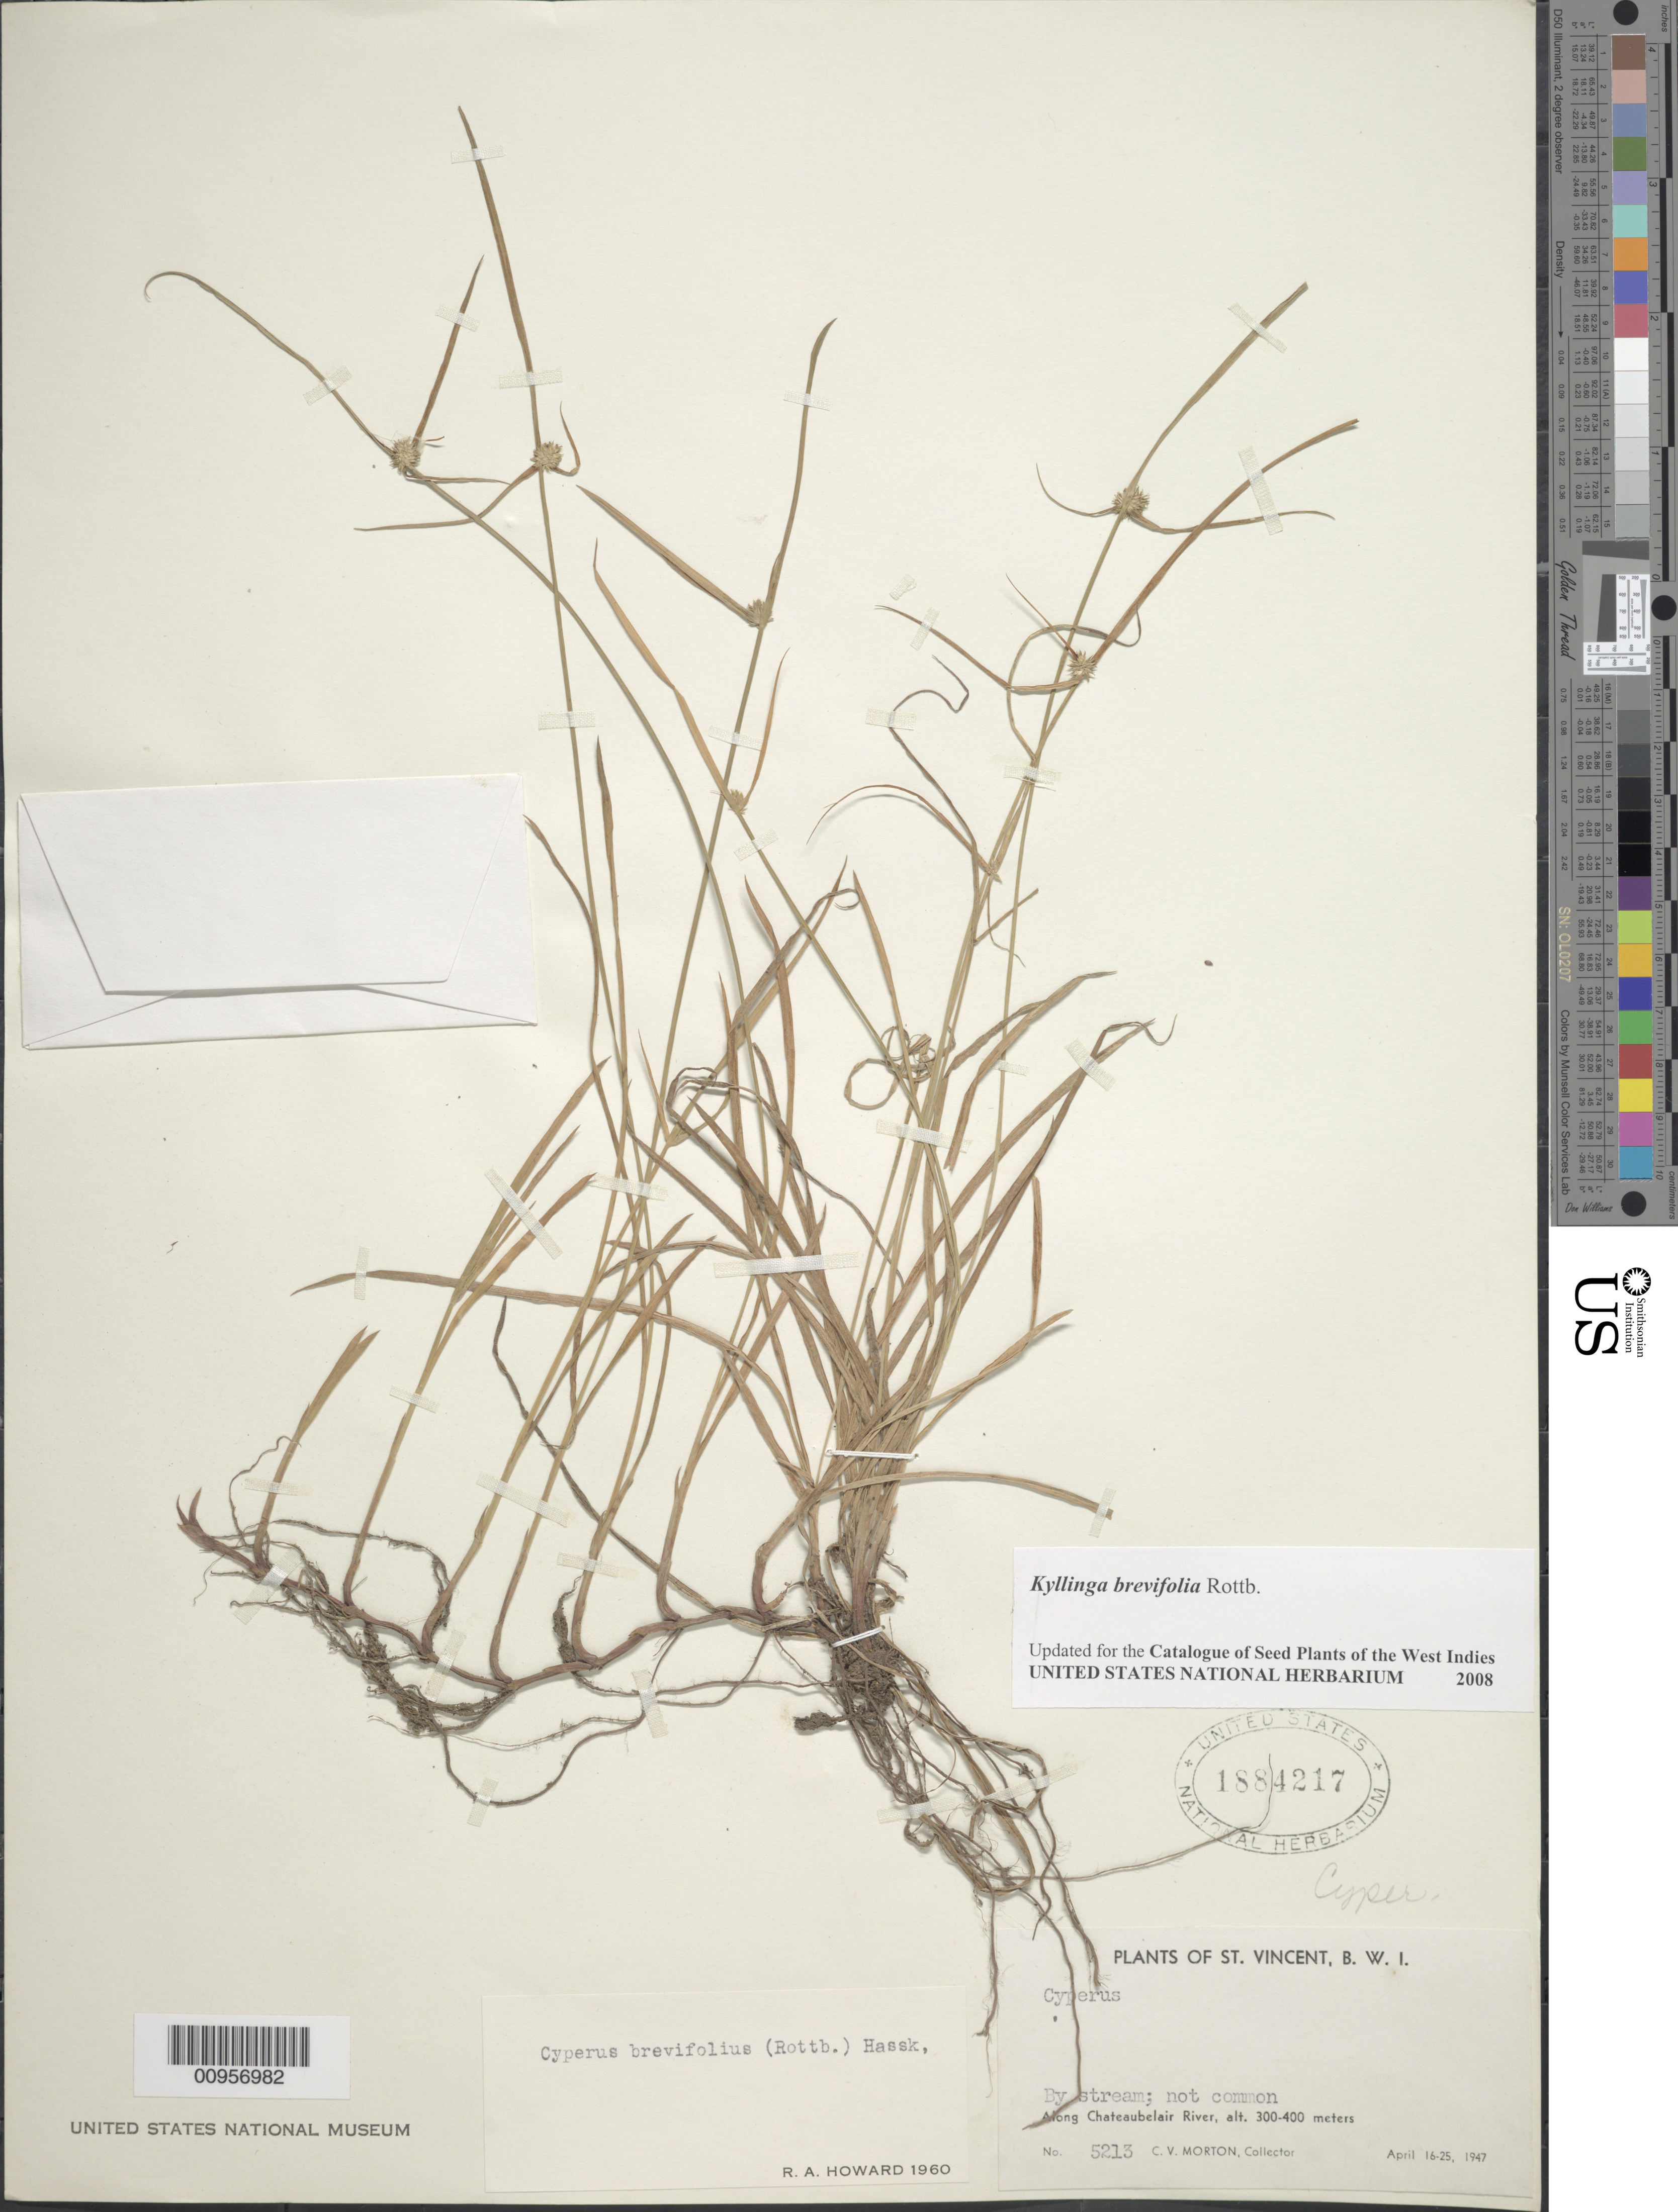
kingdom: Plantae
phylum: Tracheophyta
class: Liliopsida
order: Poales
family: Cyperaceae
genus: Cyperus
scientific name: Cyperus brevifolius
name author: (Rottb.) Hassk.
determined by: Strong, M. T., (US), Smithsonian Institution - National Museum of Natural History (UNITED STATES)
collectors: C. V. Morton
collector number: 5213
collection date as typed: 16 Apr 1947 to 25 Apr 1947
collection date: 1947-04-16/1947-04-25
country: St. Vincent - Grenadines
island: St. Vincent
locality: By stream, along Chateaubelair River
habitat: By stream along river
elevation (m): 300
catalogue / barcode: US 1884217